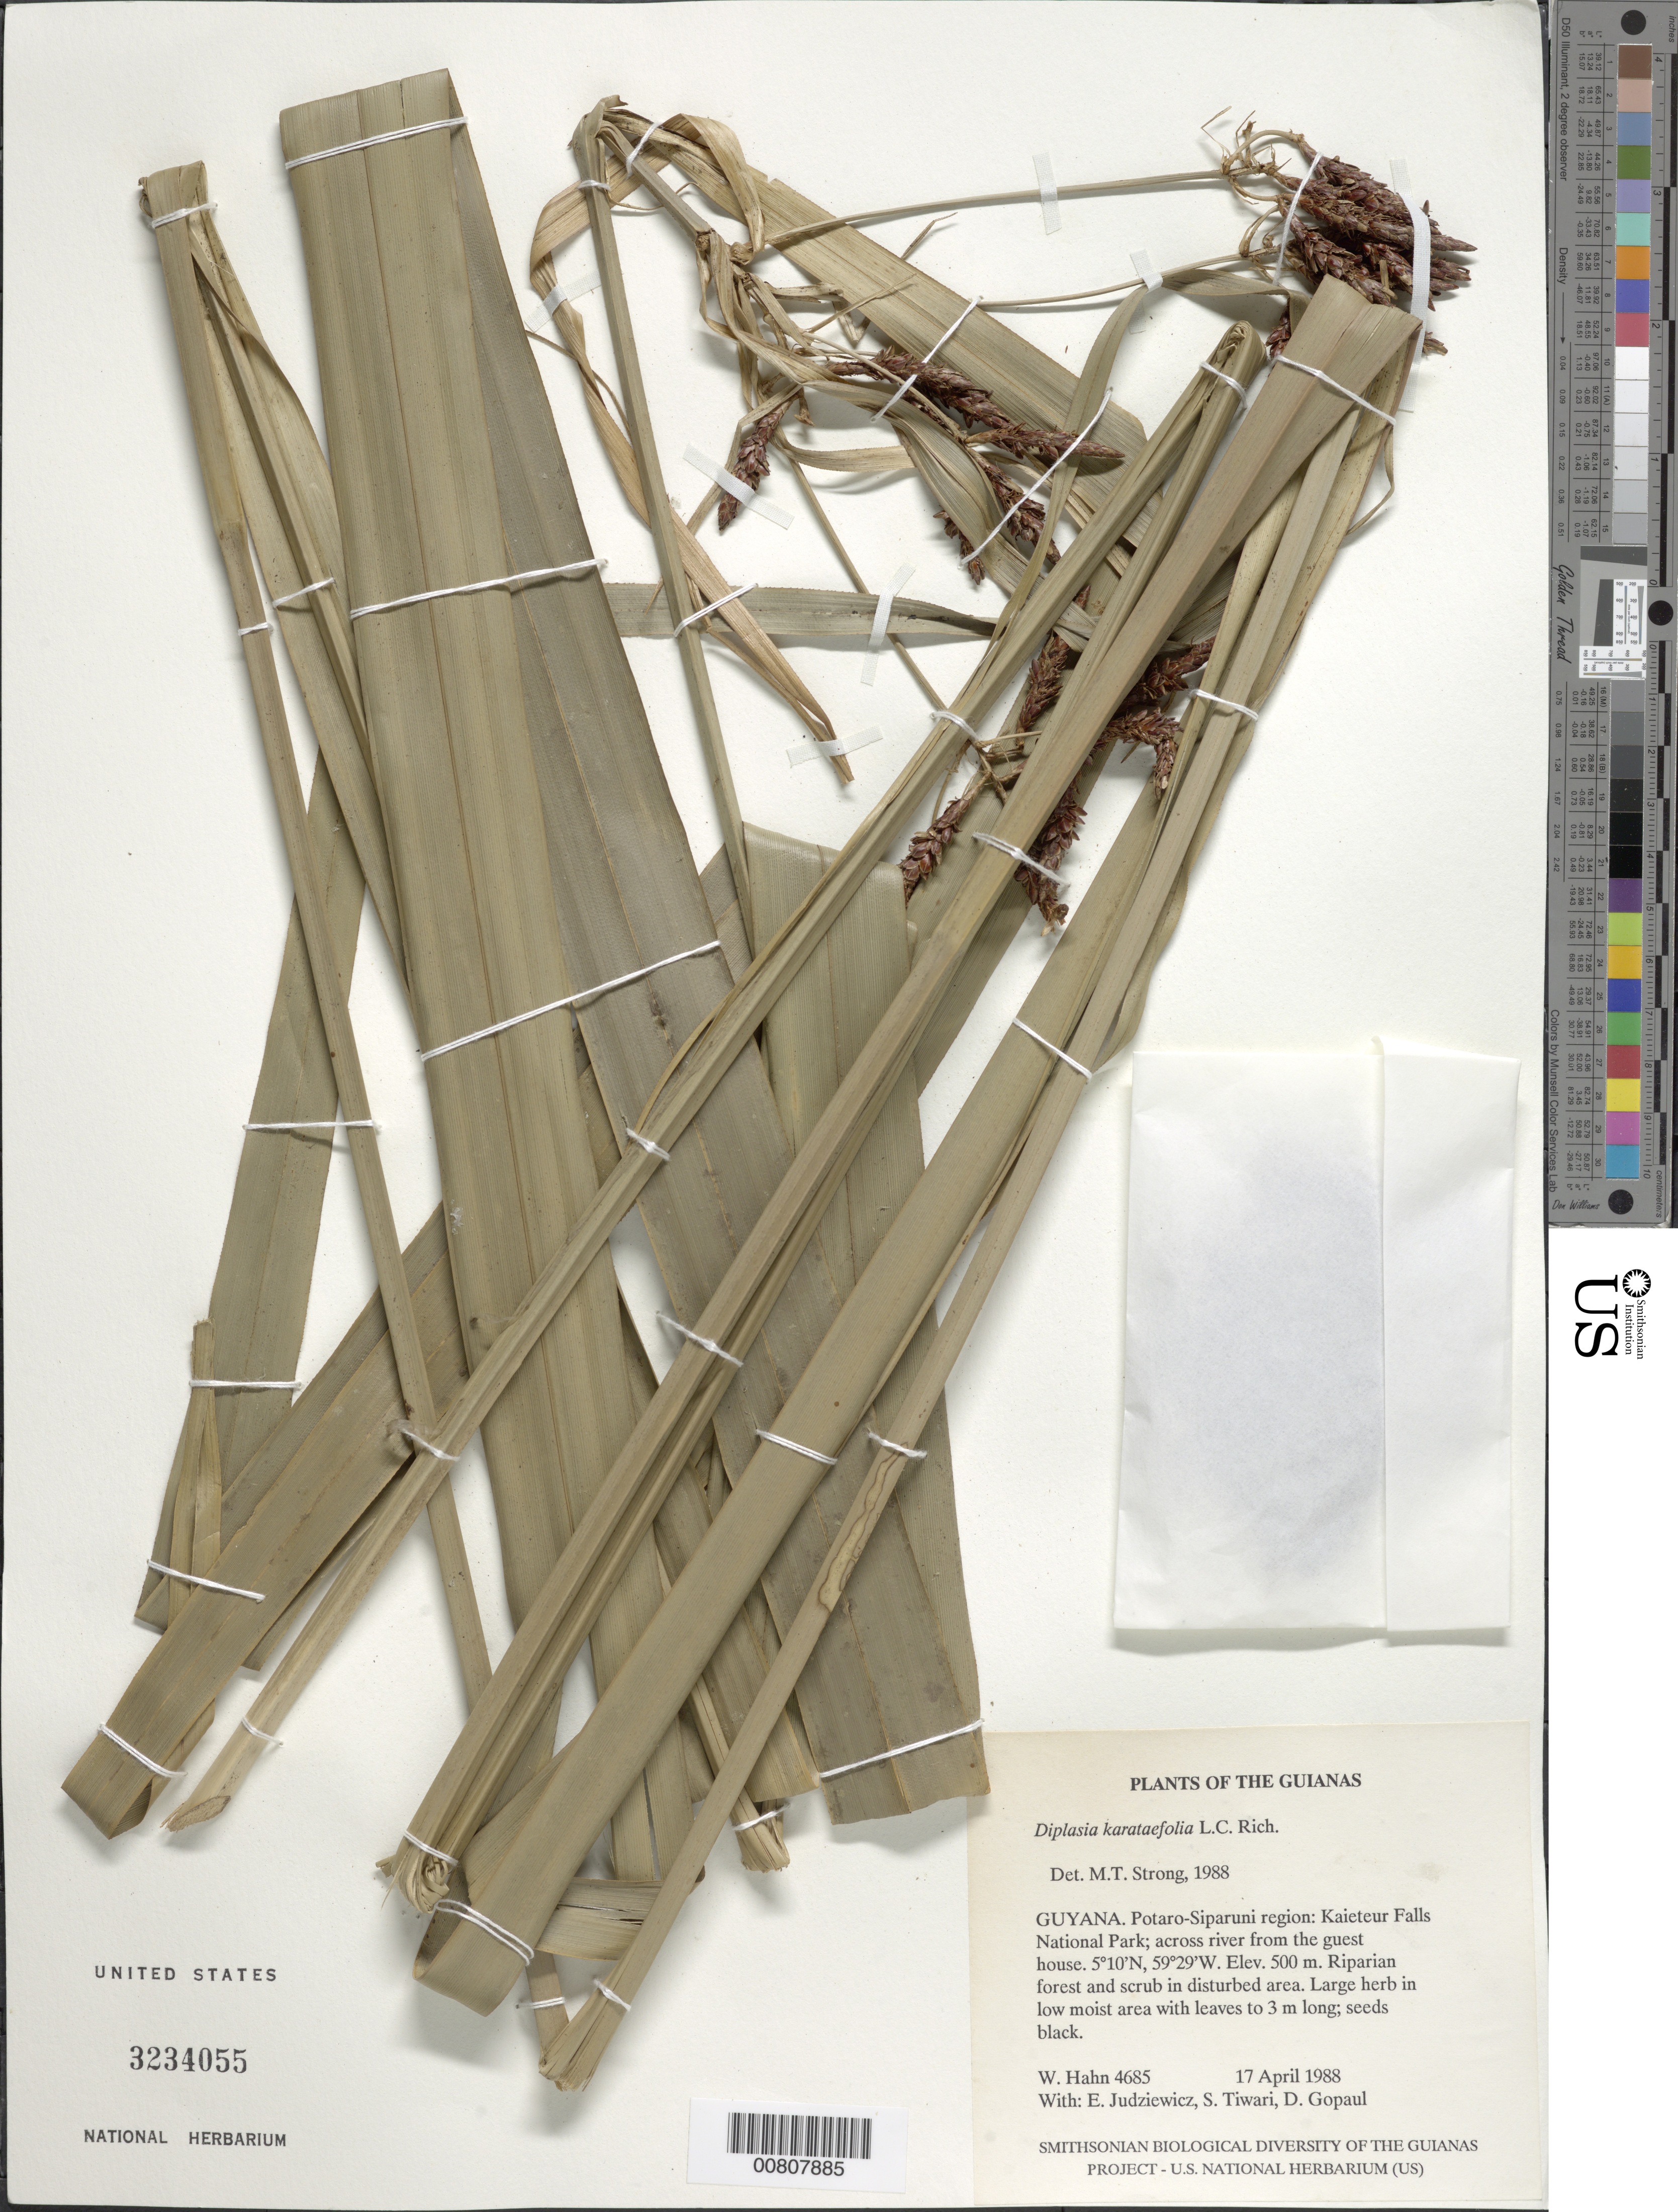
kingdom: Plantae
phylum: Tracheophyta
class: Liliopsida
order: Poales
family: Cyperaceae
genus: Diplasia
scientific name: Diplasia karatifolia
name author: Rich.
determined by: Strong, M. T., (US), Smithsonian Institution - National Museum of Natural History (UNITED STATES)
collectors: W. Hahn, E. J. Judziewicz, S. Tiwari & D. Gopaul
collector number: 4685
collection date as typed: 17 April 1988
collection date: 1988-04-17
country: Guyana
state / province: Potaro-Siparuni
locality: Kaieteur Falls National Park; across river from the guest house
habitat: Riparian forest and scrub in disturbed area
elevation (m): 500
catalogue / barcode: US 3234055